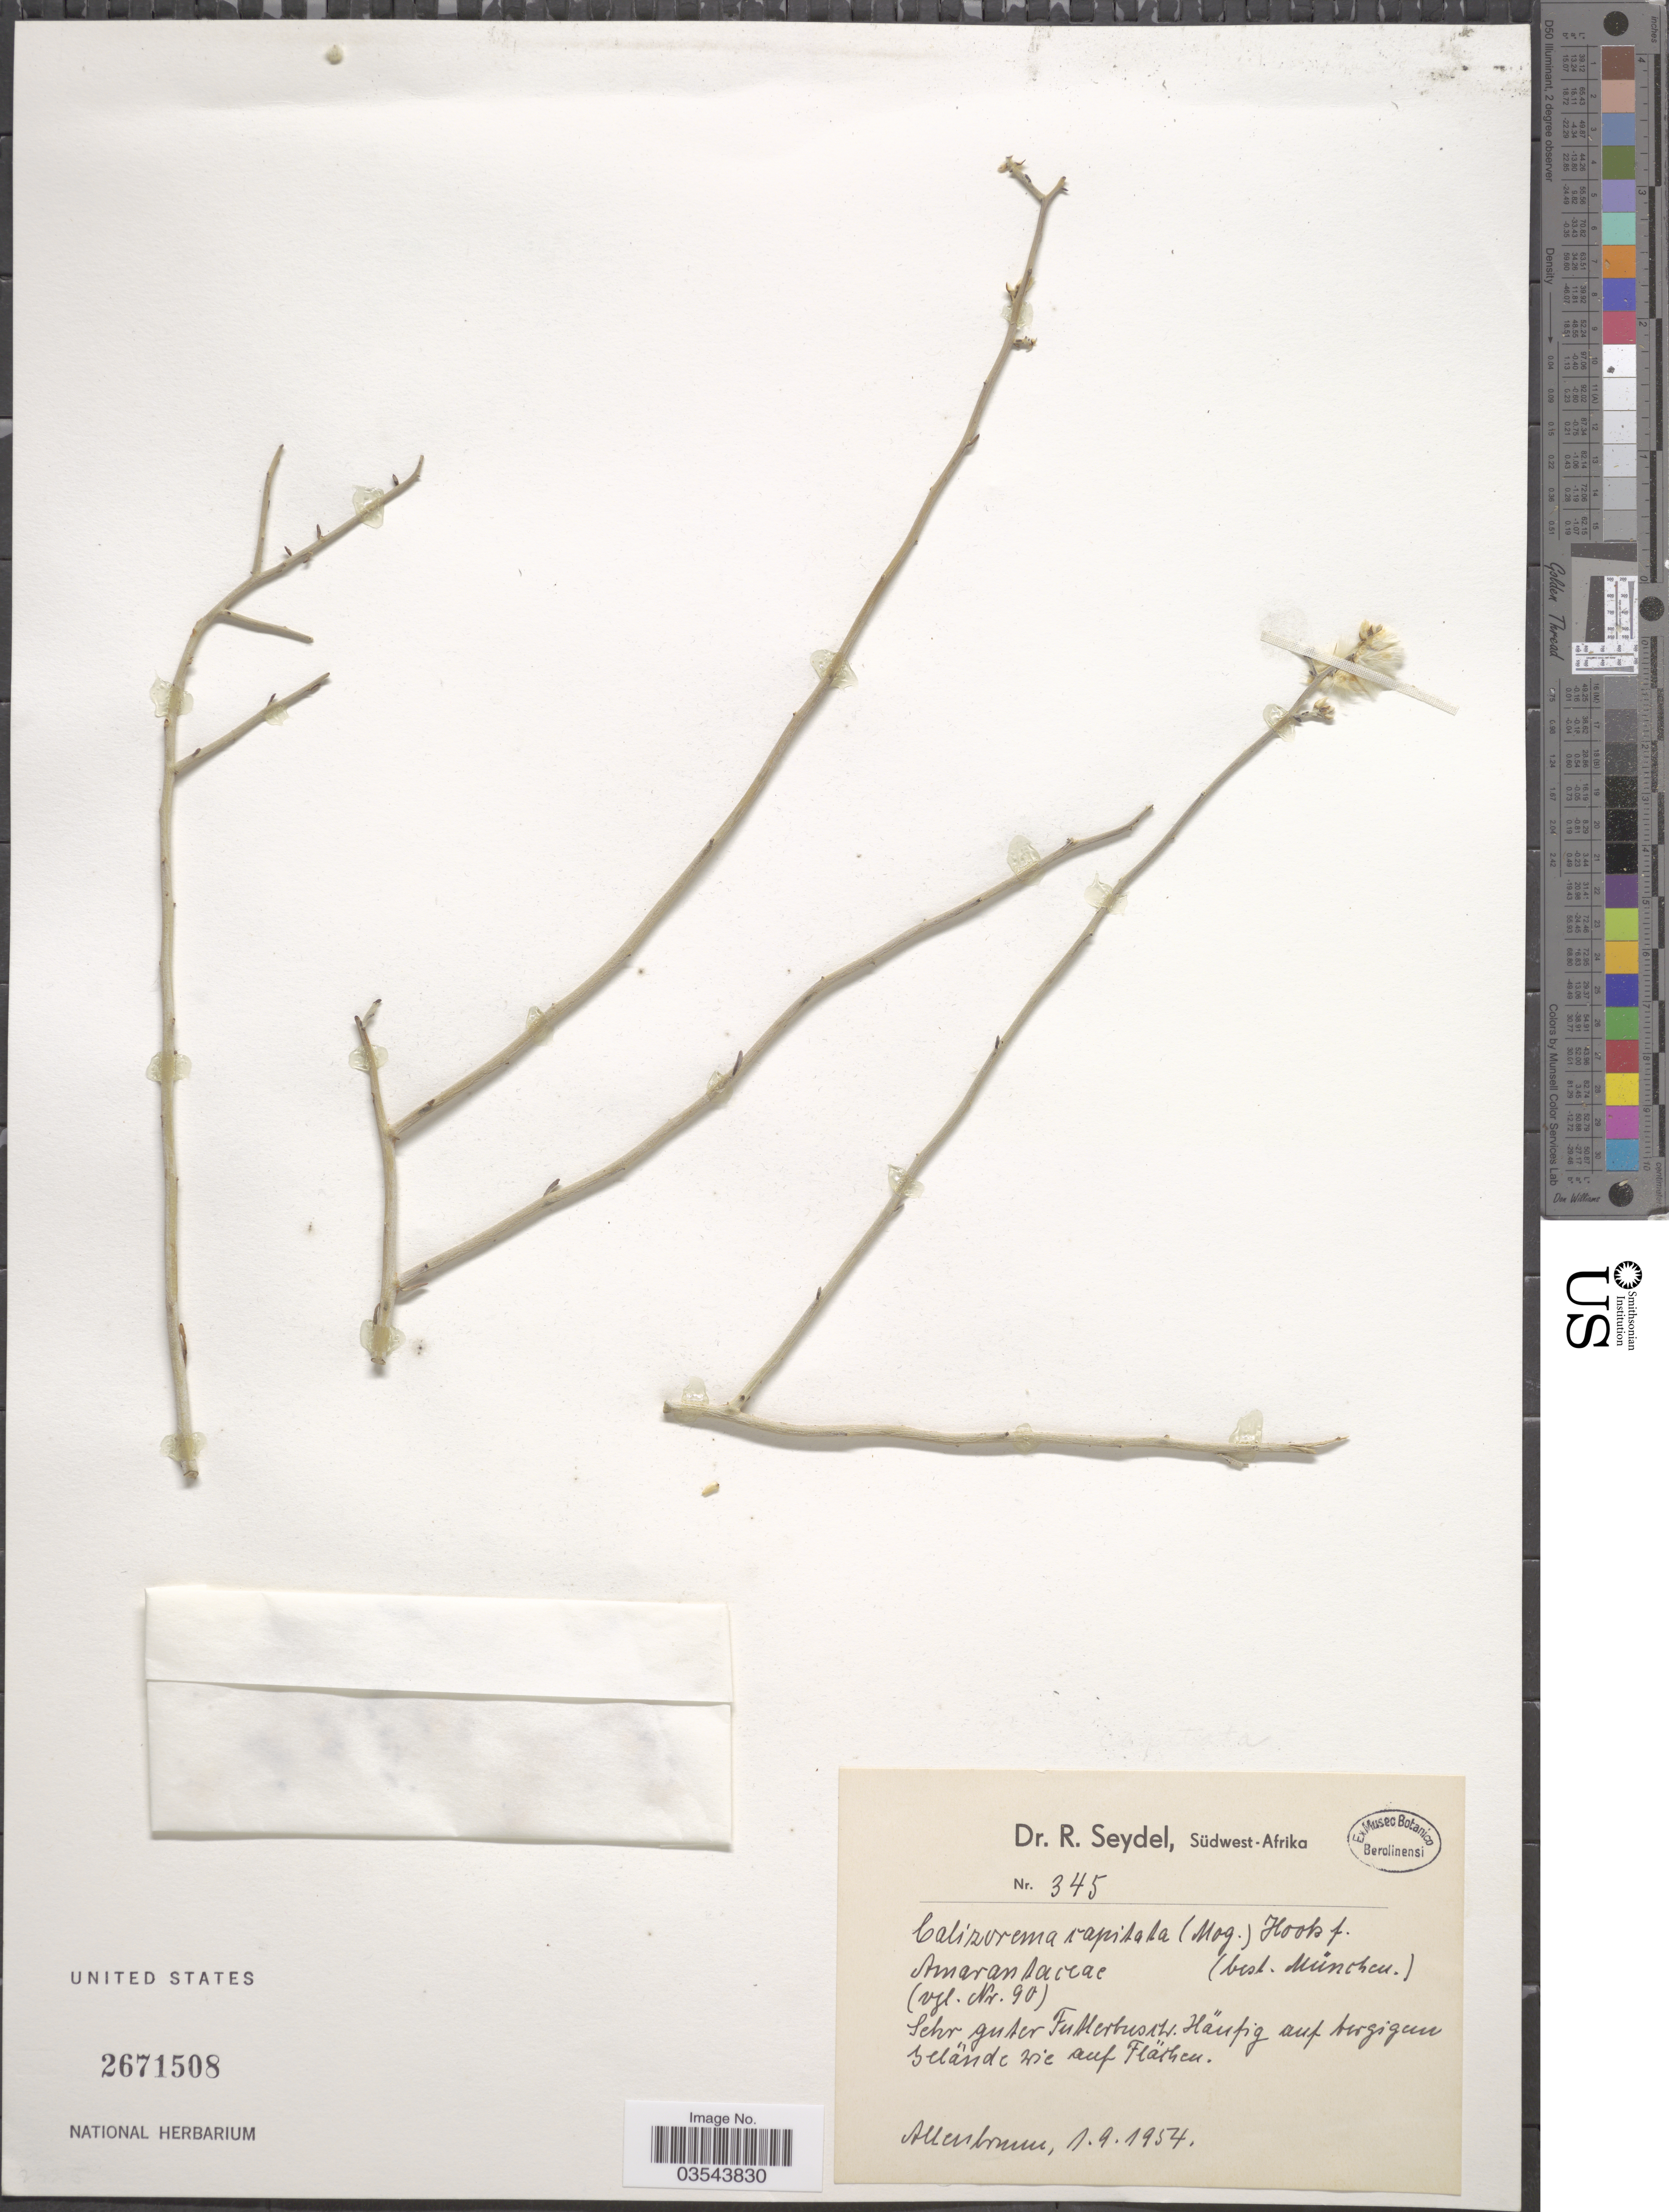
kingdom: Plantae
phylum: Tracheophyta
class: Magnoliopsida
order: Caryophyllales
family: Amaranthaceae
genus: Calicorema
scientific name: Calicorema capitata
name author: (Moq.) Hook. f.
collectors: R. Seydel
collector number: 345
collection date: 1954-09-01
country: Namibia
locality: Südwest-Afrika. Allenbrunn.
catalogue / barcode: US 2671508